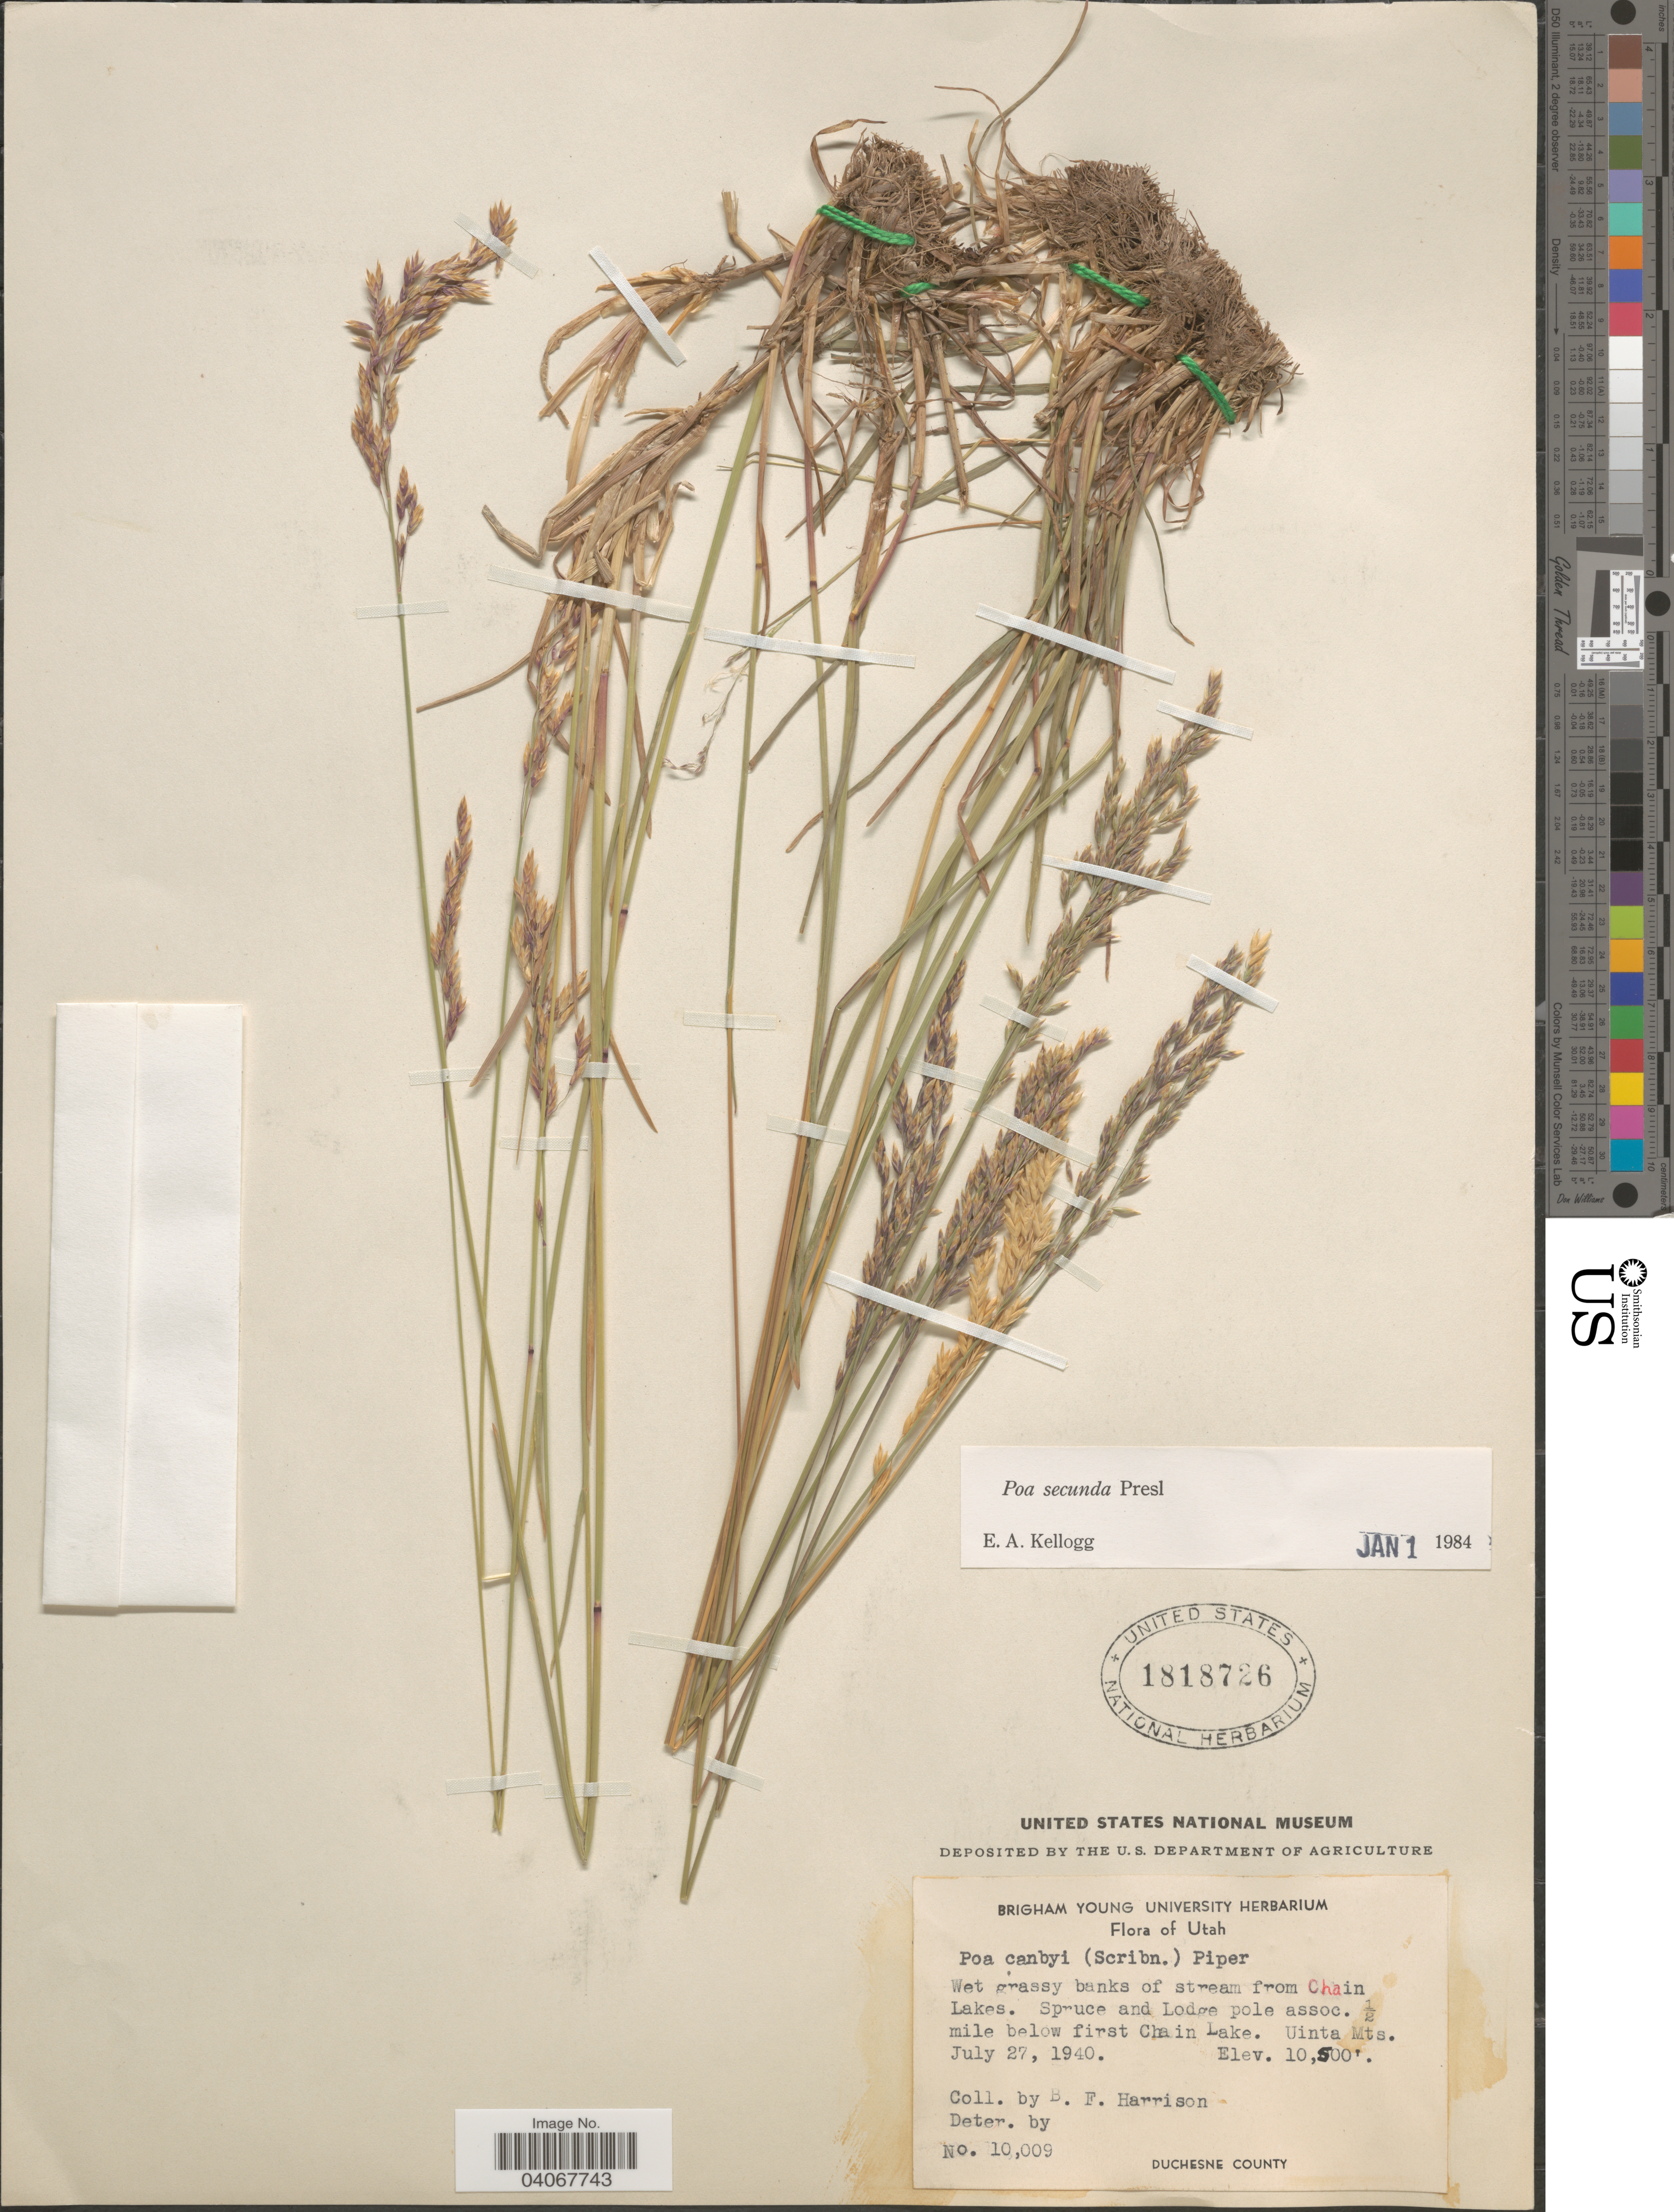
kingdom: Plantae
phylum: Tracheophyta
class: Liliopsida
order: Poales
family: Poaceae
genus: Poa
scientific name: Poa secunda subsp. secunda var. secunda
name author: J. Presl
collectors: B. F. Harrison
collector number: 10009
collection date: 1940-07-27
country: United States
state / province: Utah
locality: Wet grassy banks of stream from Chain Lakes. Spruce and Lodge pole assoc. ½ mile below first Chain Lake. Uinta Mts. Duchesne County.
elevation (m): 3200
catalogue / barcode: US 1818726